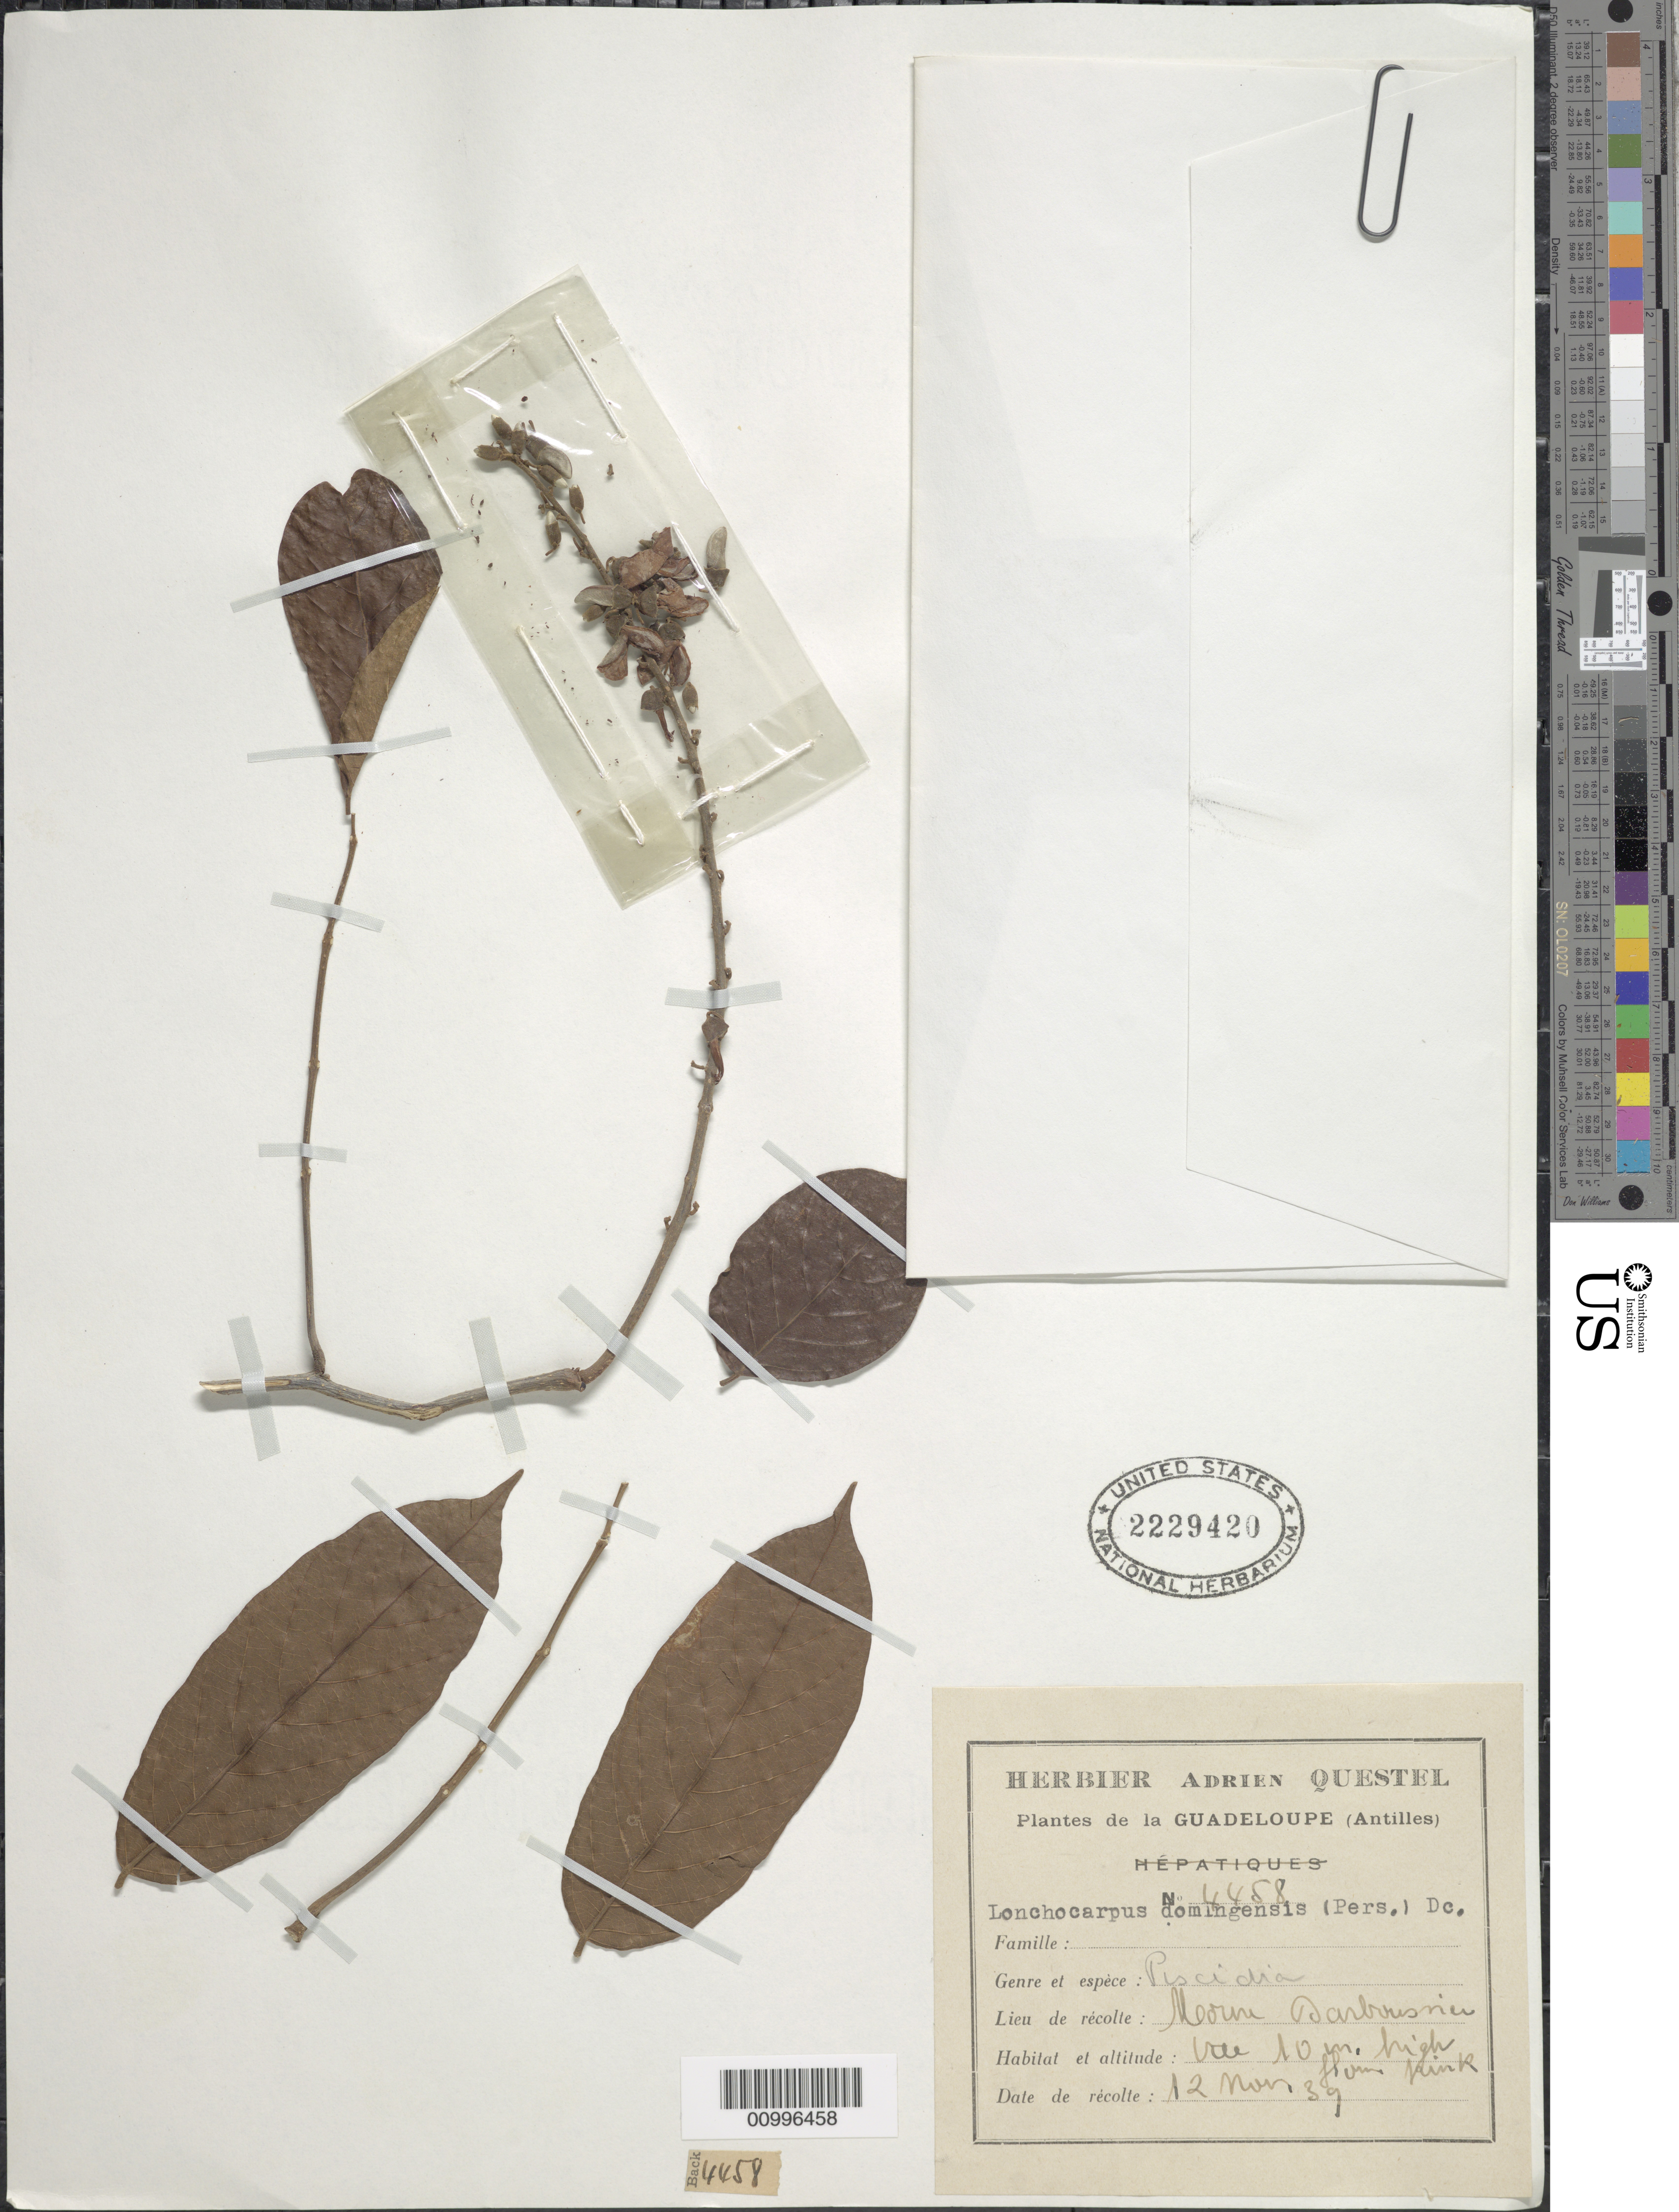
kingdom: Plantae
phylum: Tracheophyta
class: Magnoliopsida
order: Fabales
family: Fabaceae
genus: Lonchocarpus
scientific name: Lonchocarpus sericeus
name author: (Poir.) Kunth ex DC.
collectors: A. Questel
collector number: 4458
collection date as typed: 12 Nov 1939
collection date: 1939-11-12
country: Guadeloupe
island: Basse Terre [Guadeloupe]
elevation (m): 10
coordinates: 0 N, 0 E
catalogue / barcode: US 2229420